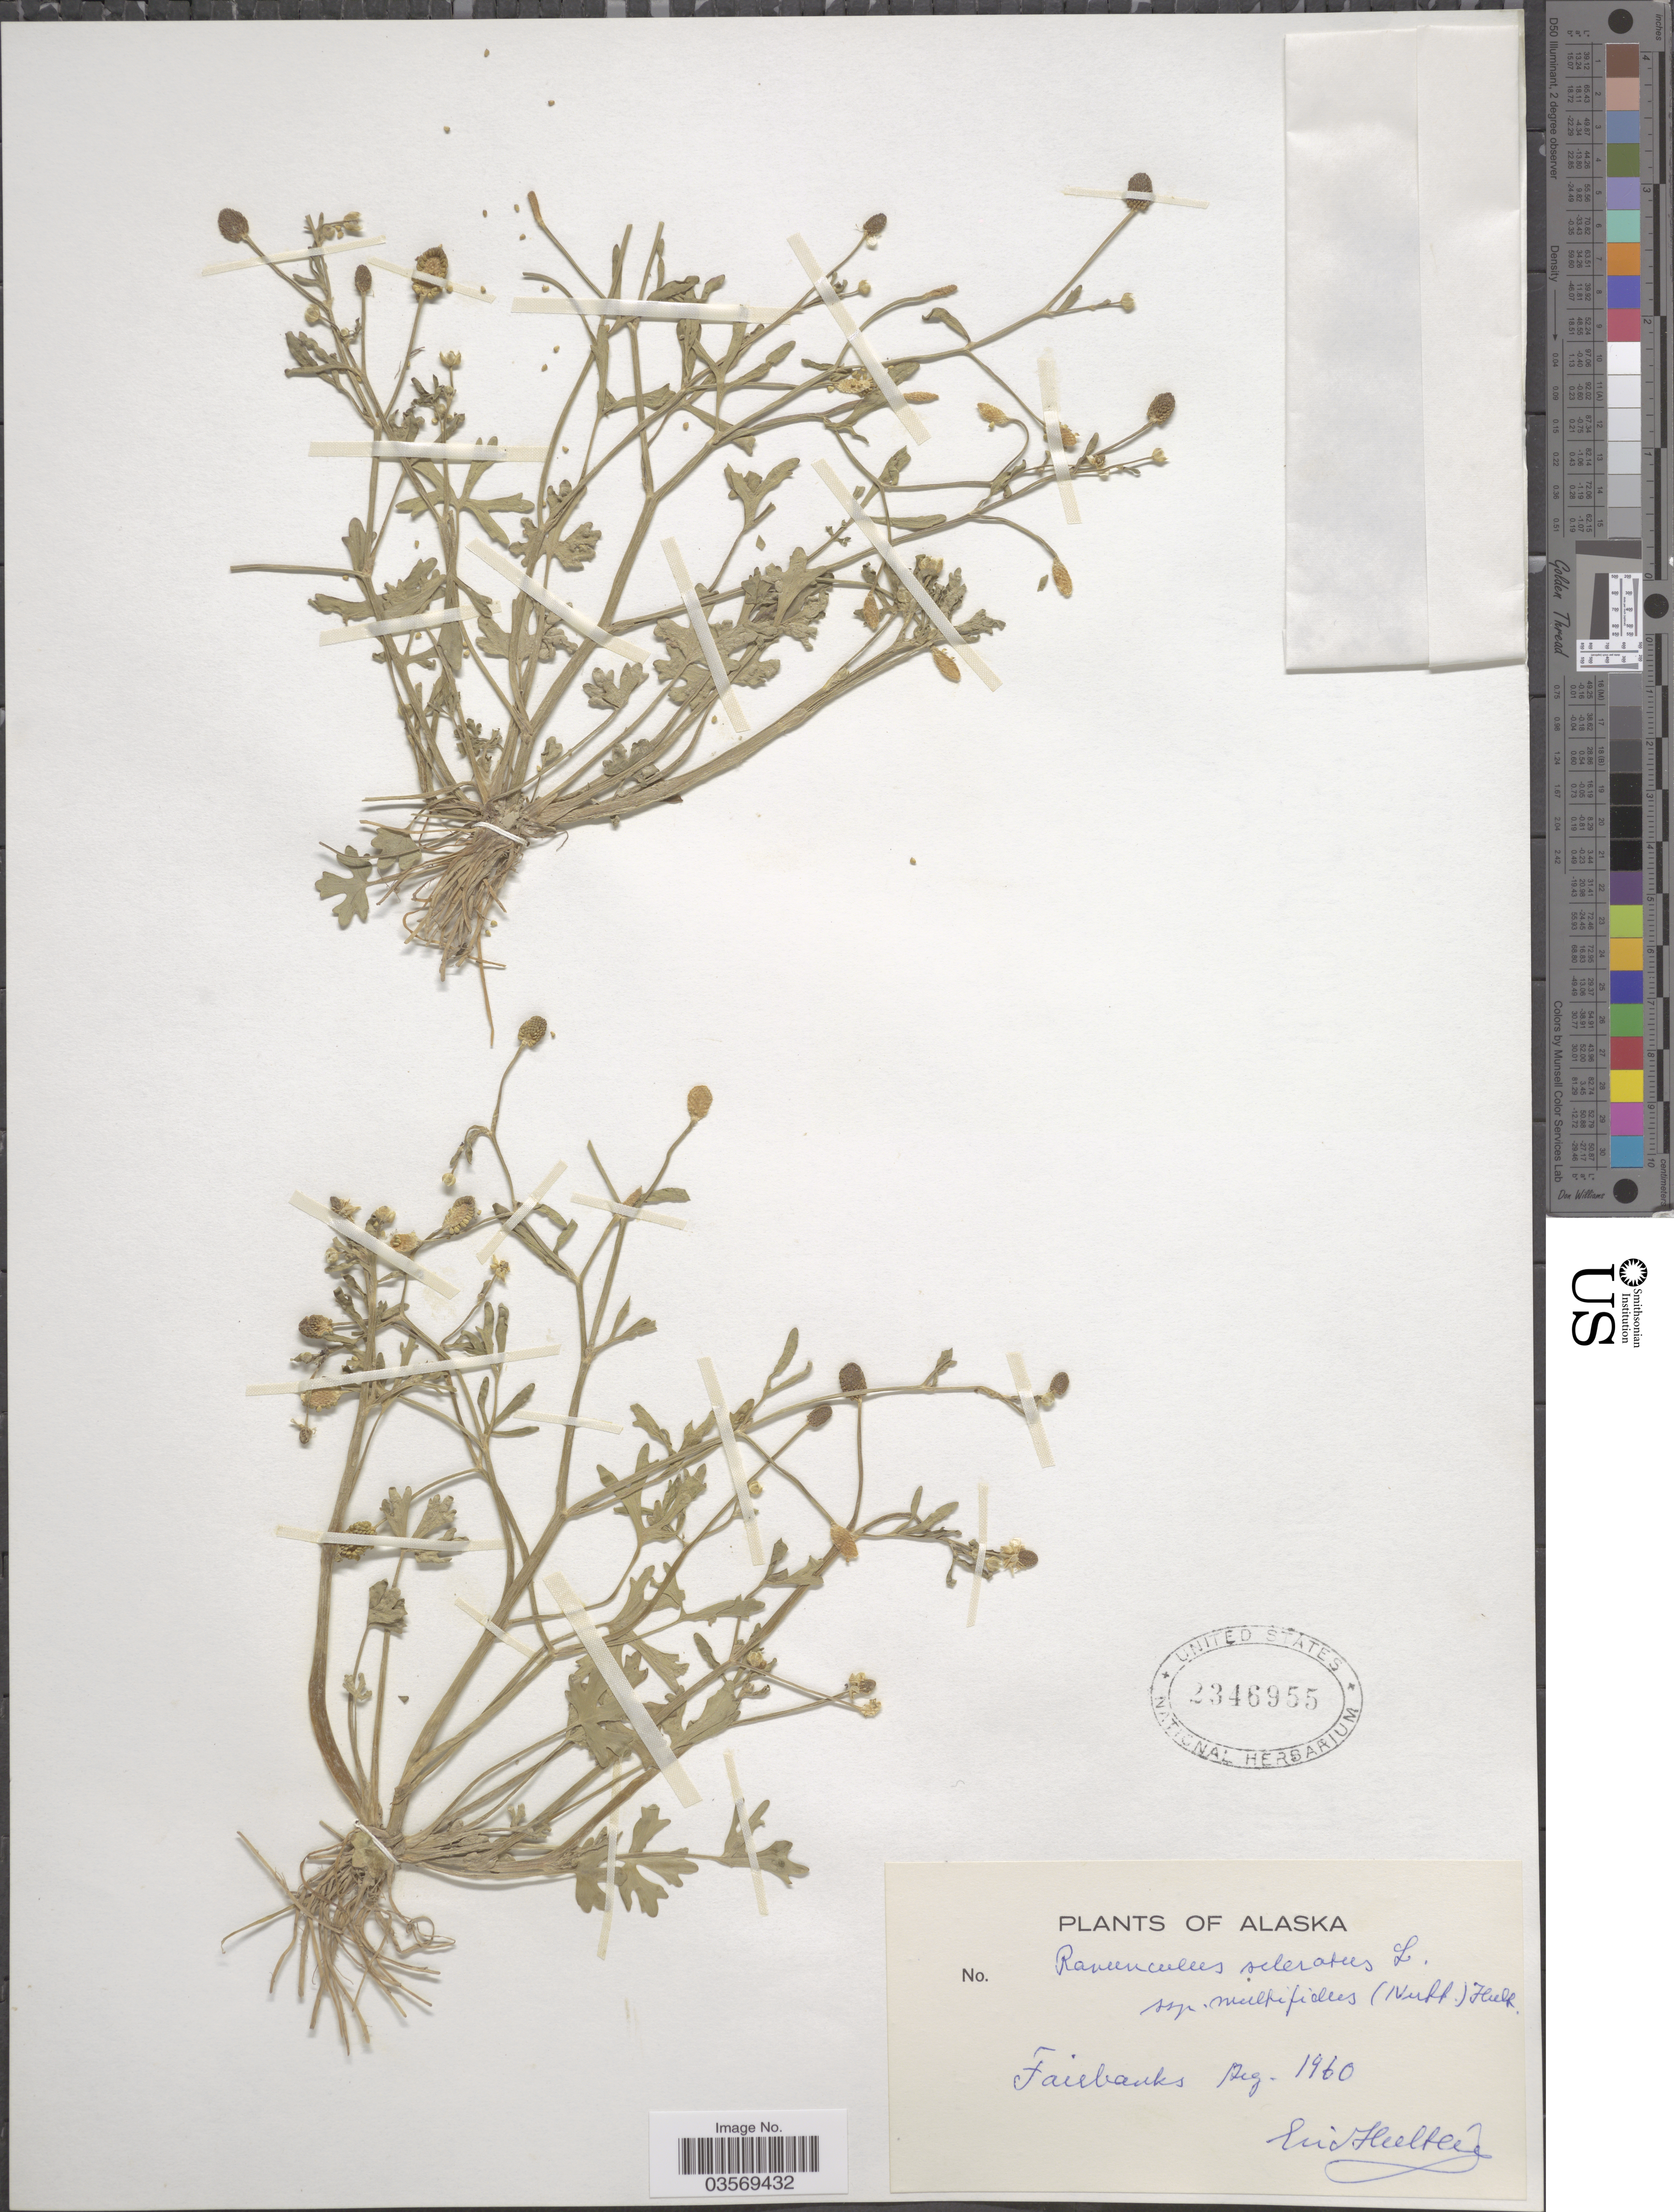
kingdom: Plantae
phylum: Tracheophyta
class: Magnoliopsida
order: Ranunculales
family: Ranunculaceae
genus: Ranunculus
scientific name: Ranunculus sceleratus var. multifidus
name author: Nutt.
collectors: E. G. Hultén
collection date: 1960-08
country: United States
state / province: Alaska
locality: Fairbanks.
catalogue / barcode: US 2346955